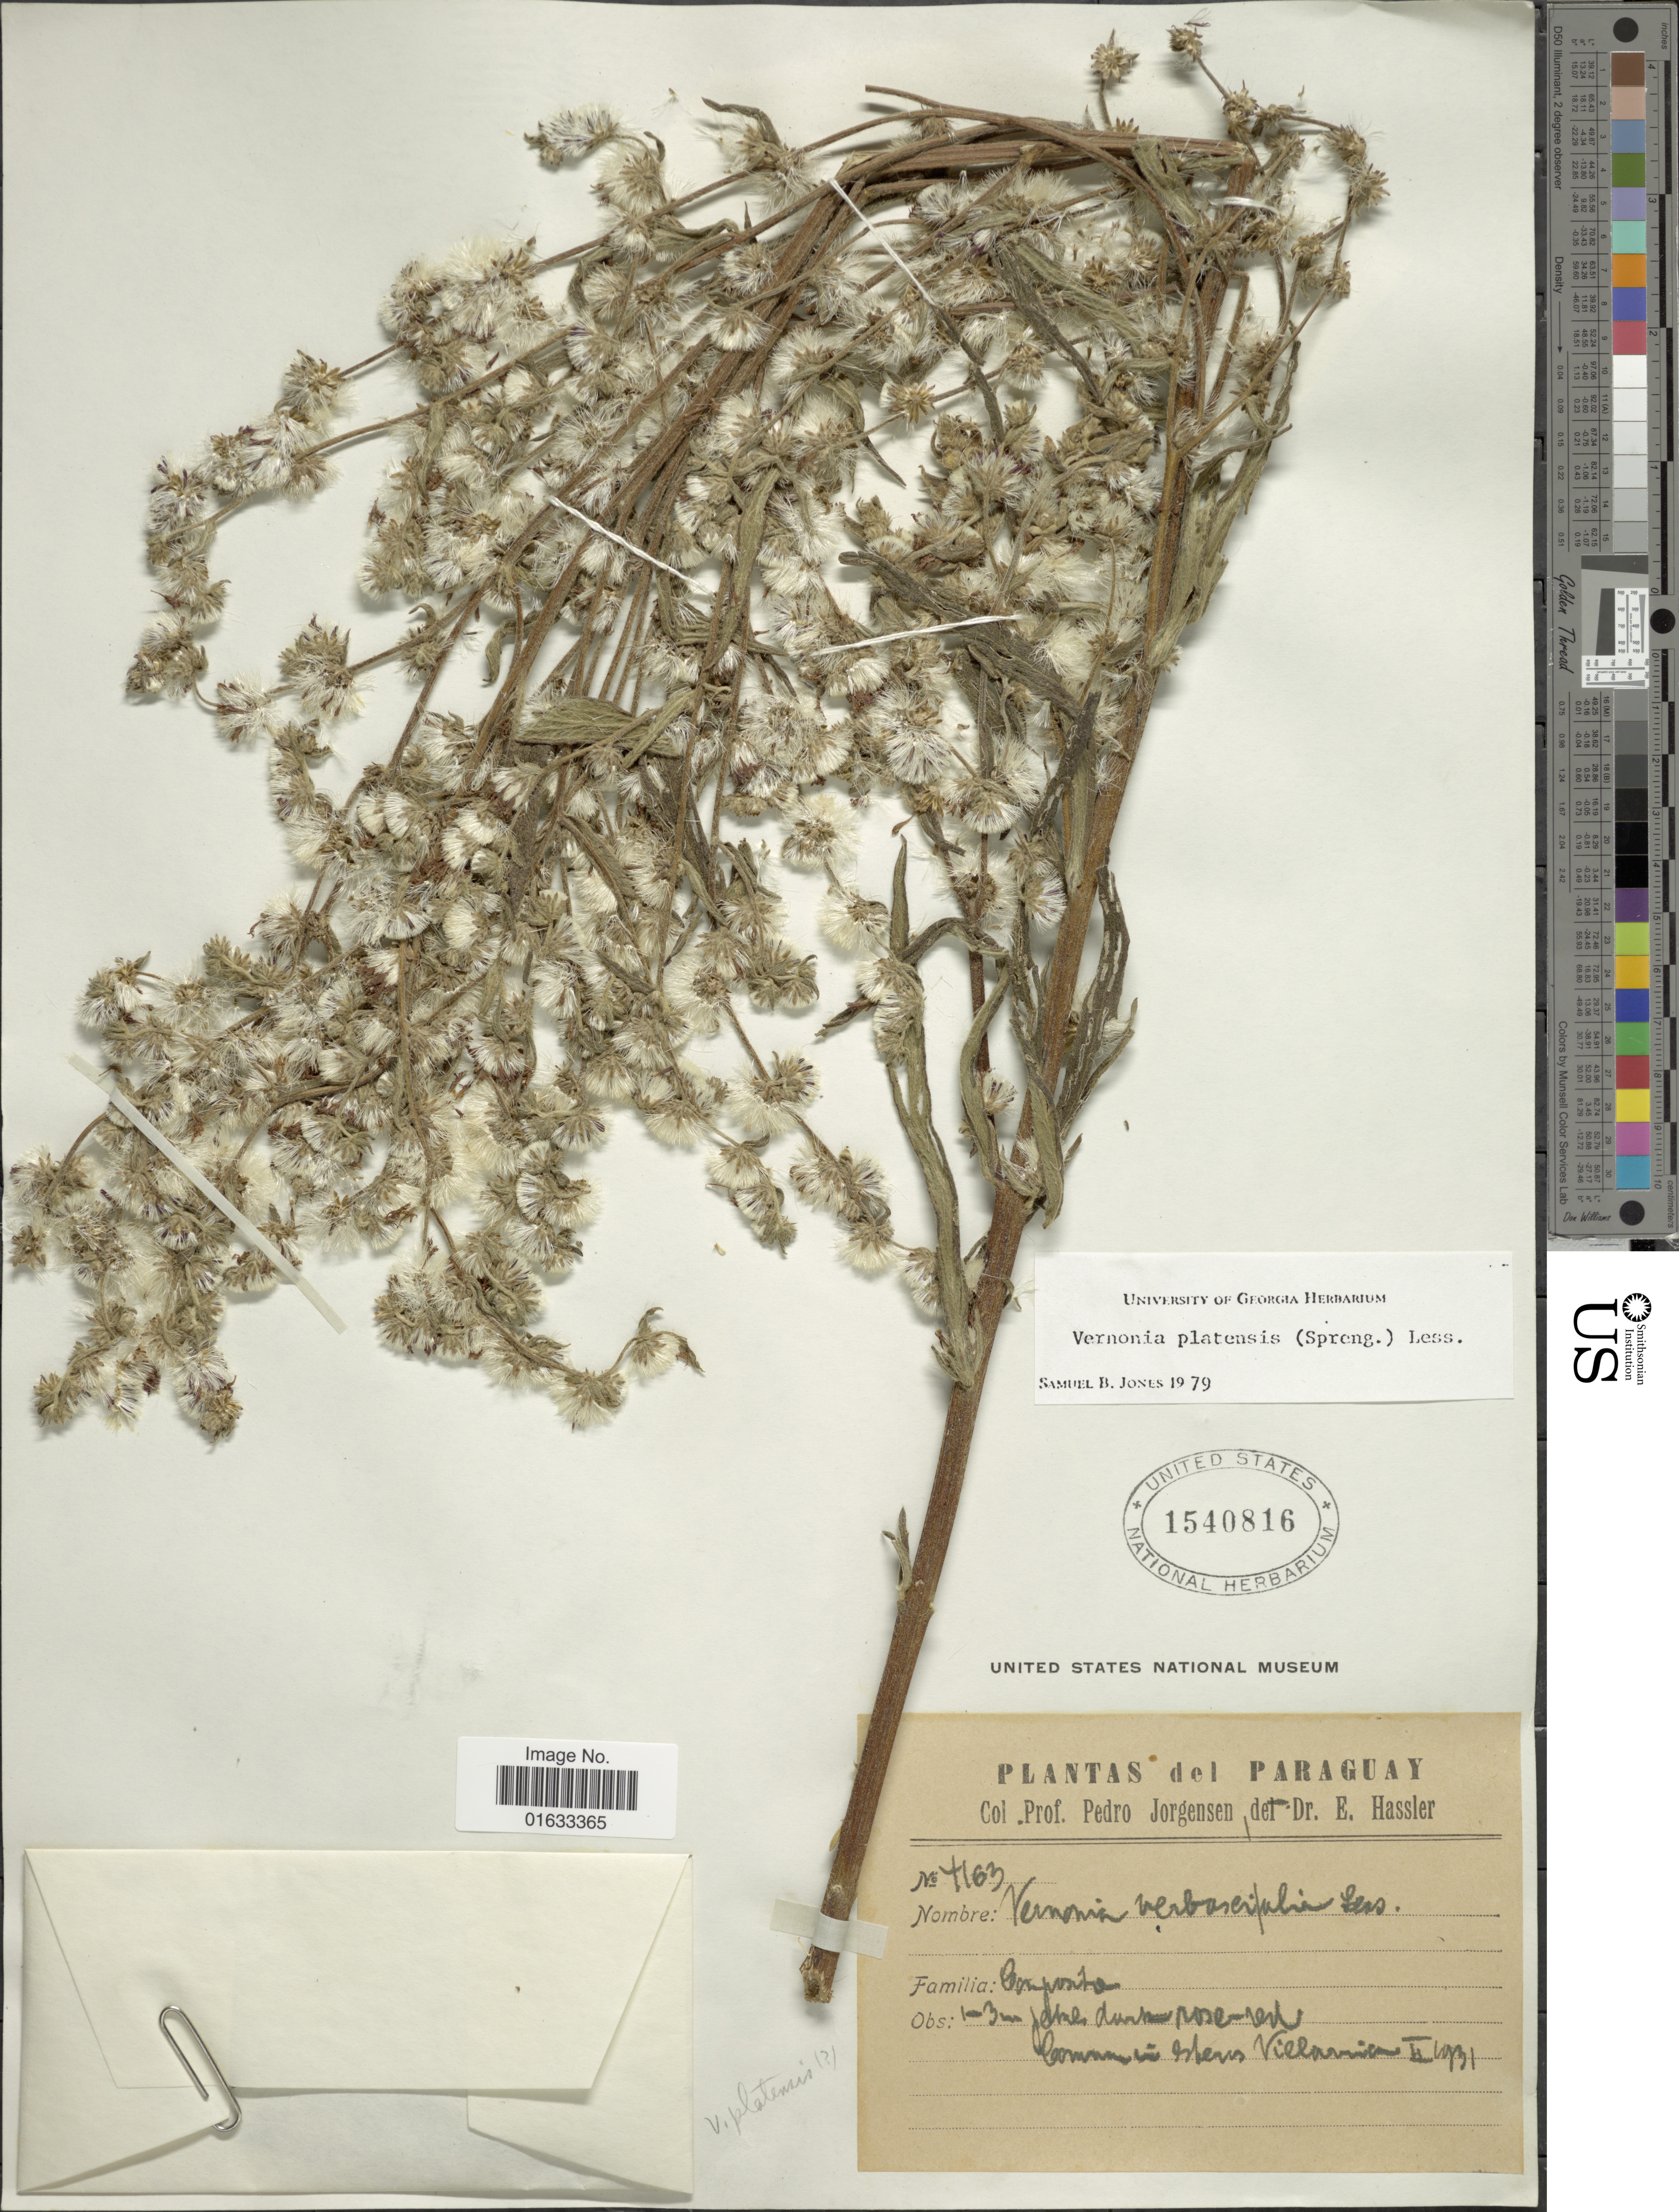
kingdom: Plantae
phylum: Tracheophyta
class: Magnoliopsida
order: Asterales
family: Asteraceae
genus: Chrysolaena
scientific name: Chrysolaena platensis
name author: (Spreng.) H. Rob.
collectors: P. Jörgensen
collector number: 4163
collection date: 1931-02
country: Paraguay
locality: Villarria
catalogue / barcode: US 1540816